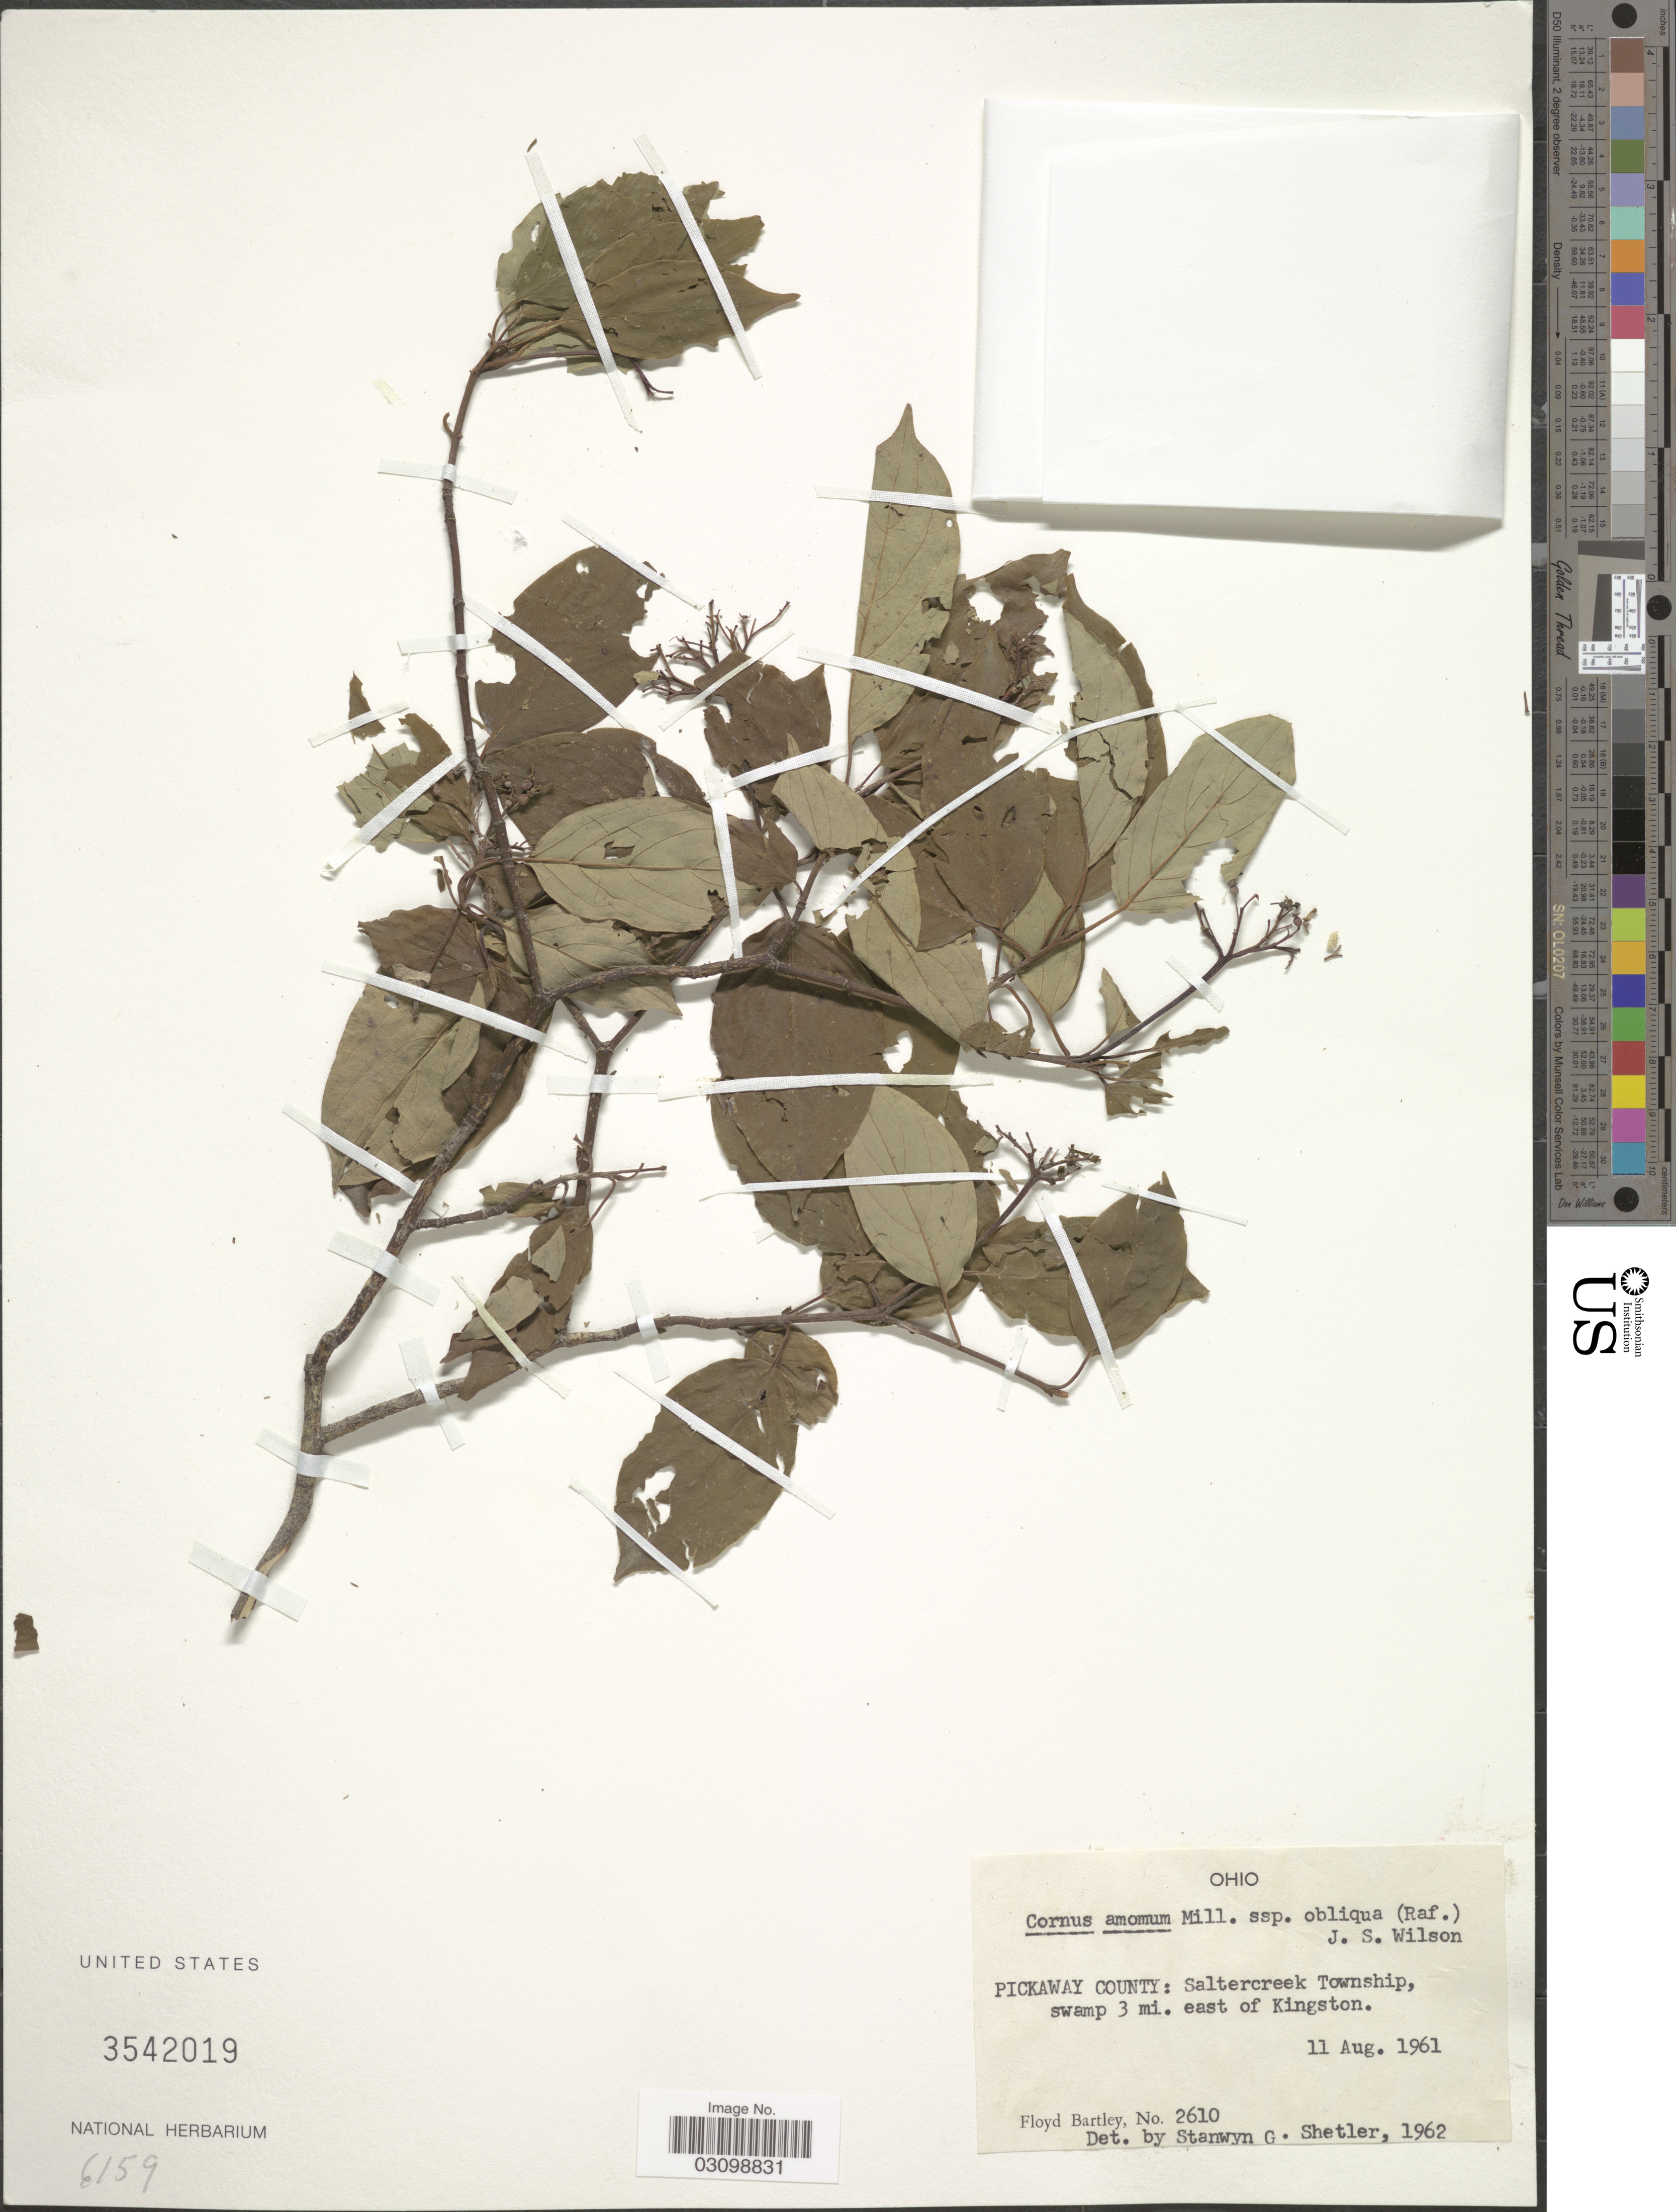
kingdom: Plantae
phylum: Tracheophyta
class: Magnoliopsida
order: Cornales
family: Cornaceae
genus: Cornus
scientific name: Cornus amomum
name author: Mill.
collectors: F. Bartley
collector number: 2610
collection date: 1961-08-11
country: United States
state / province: Ohio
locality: Pickaway County: Saltercreek Township, swamp 3 mi. east of Kingston.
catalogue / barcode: US 3542019